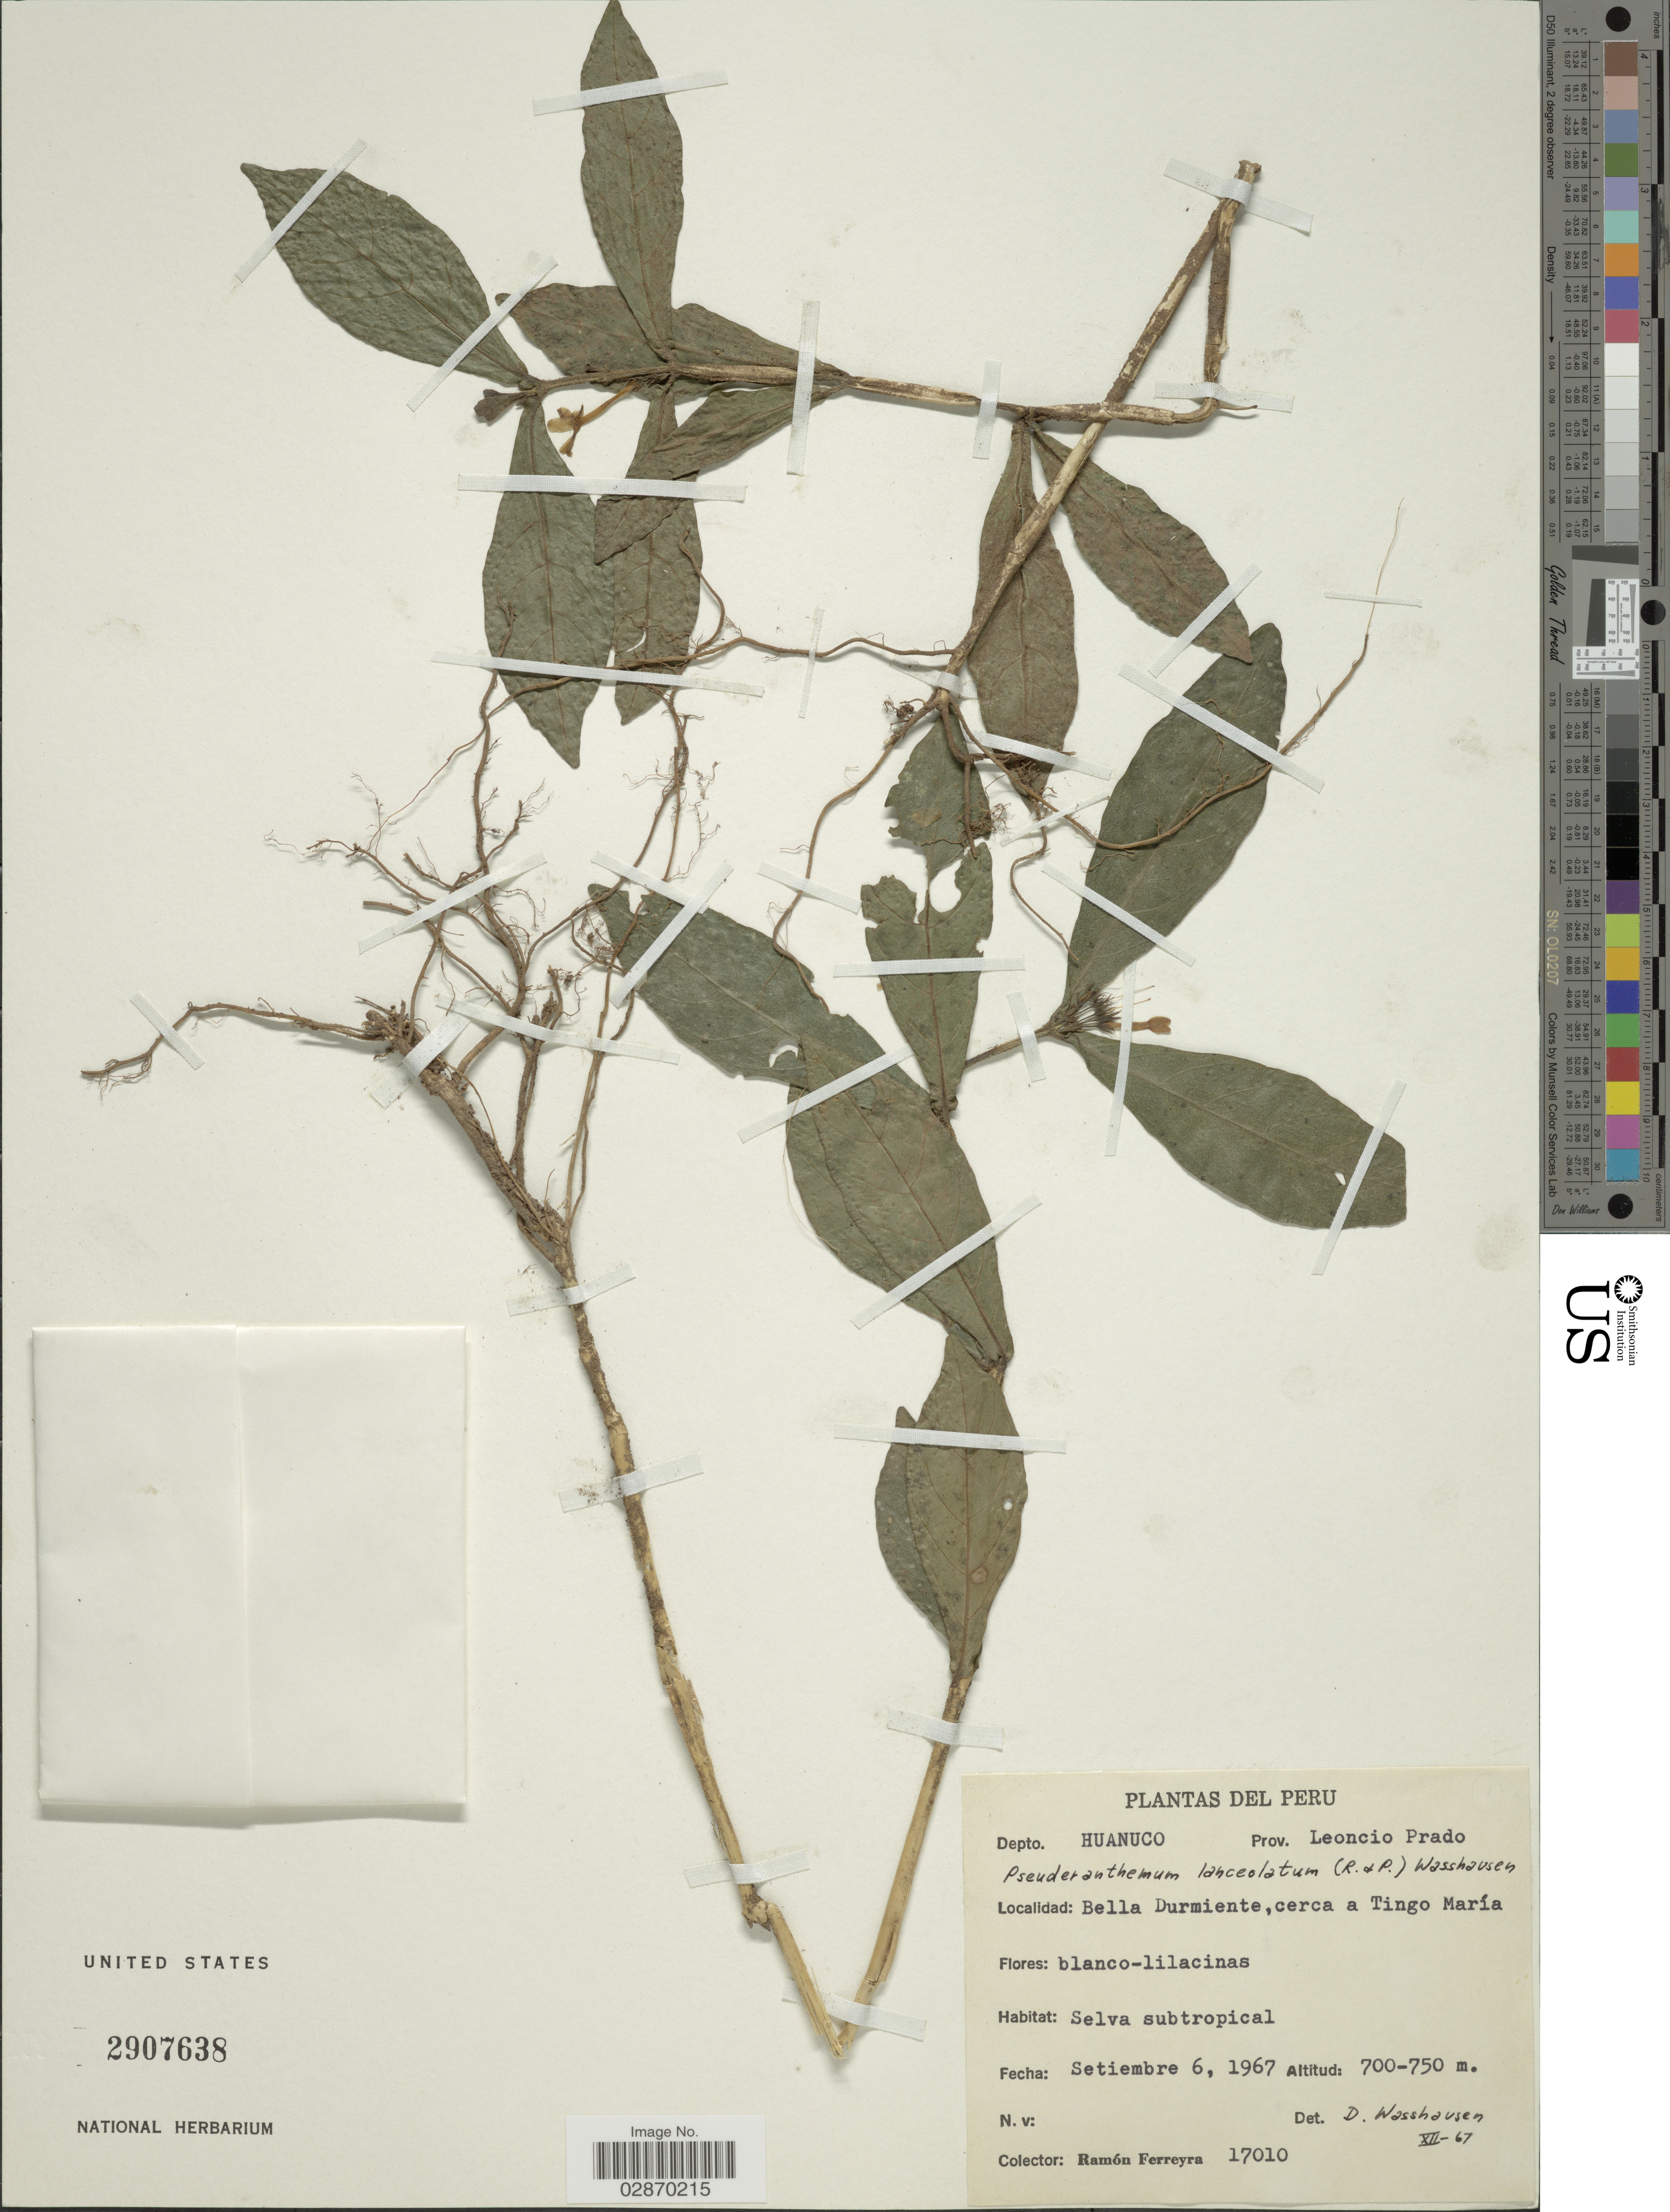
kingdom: Plantae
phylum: Tracheophyta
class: Magnoliopsida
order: Lamiales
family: Acanthaceae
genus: Pseuderanthemum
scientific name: Pseuderanthemum sp.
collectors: R. A. Ferreyra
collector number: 17010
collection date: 1967-09-06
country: Peru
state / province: Huánuco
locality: Depto. Huanuco. Prov. Leoncio Prado. Bella Durmiente, cerca a Tingo María.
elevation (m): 700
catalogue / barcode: US 2907638